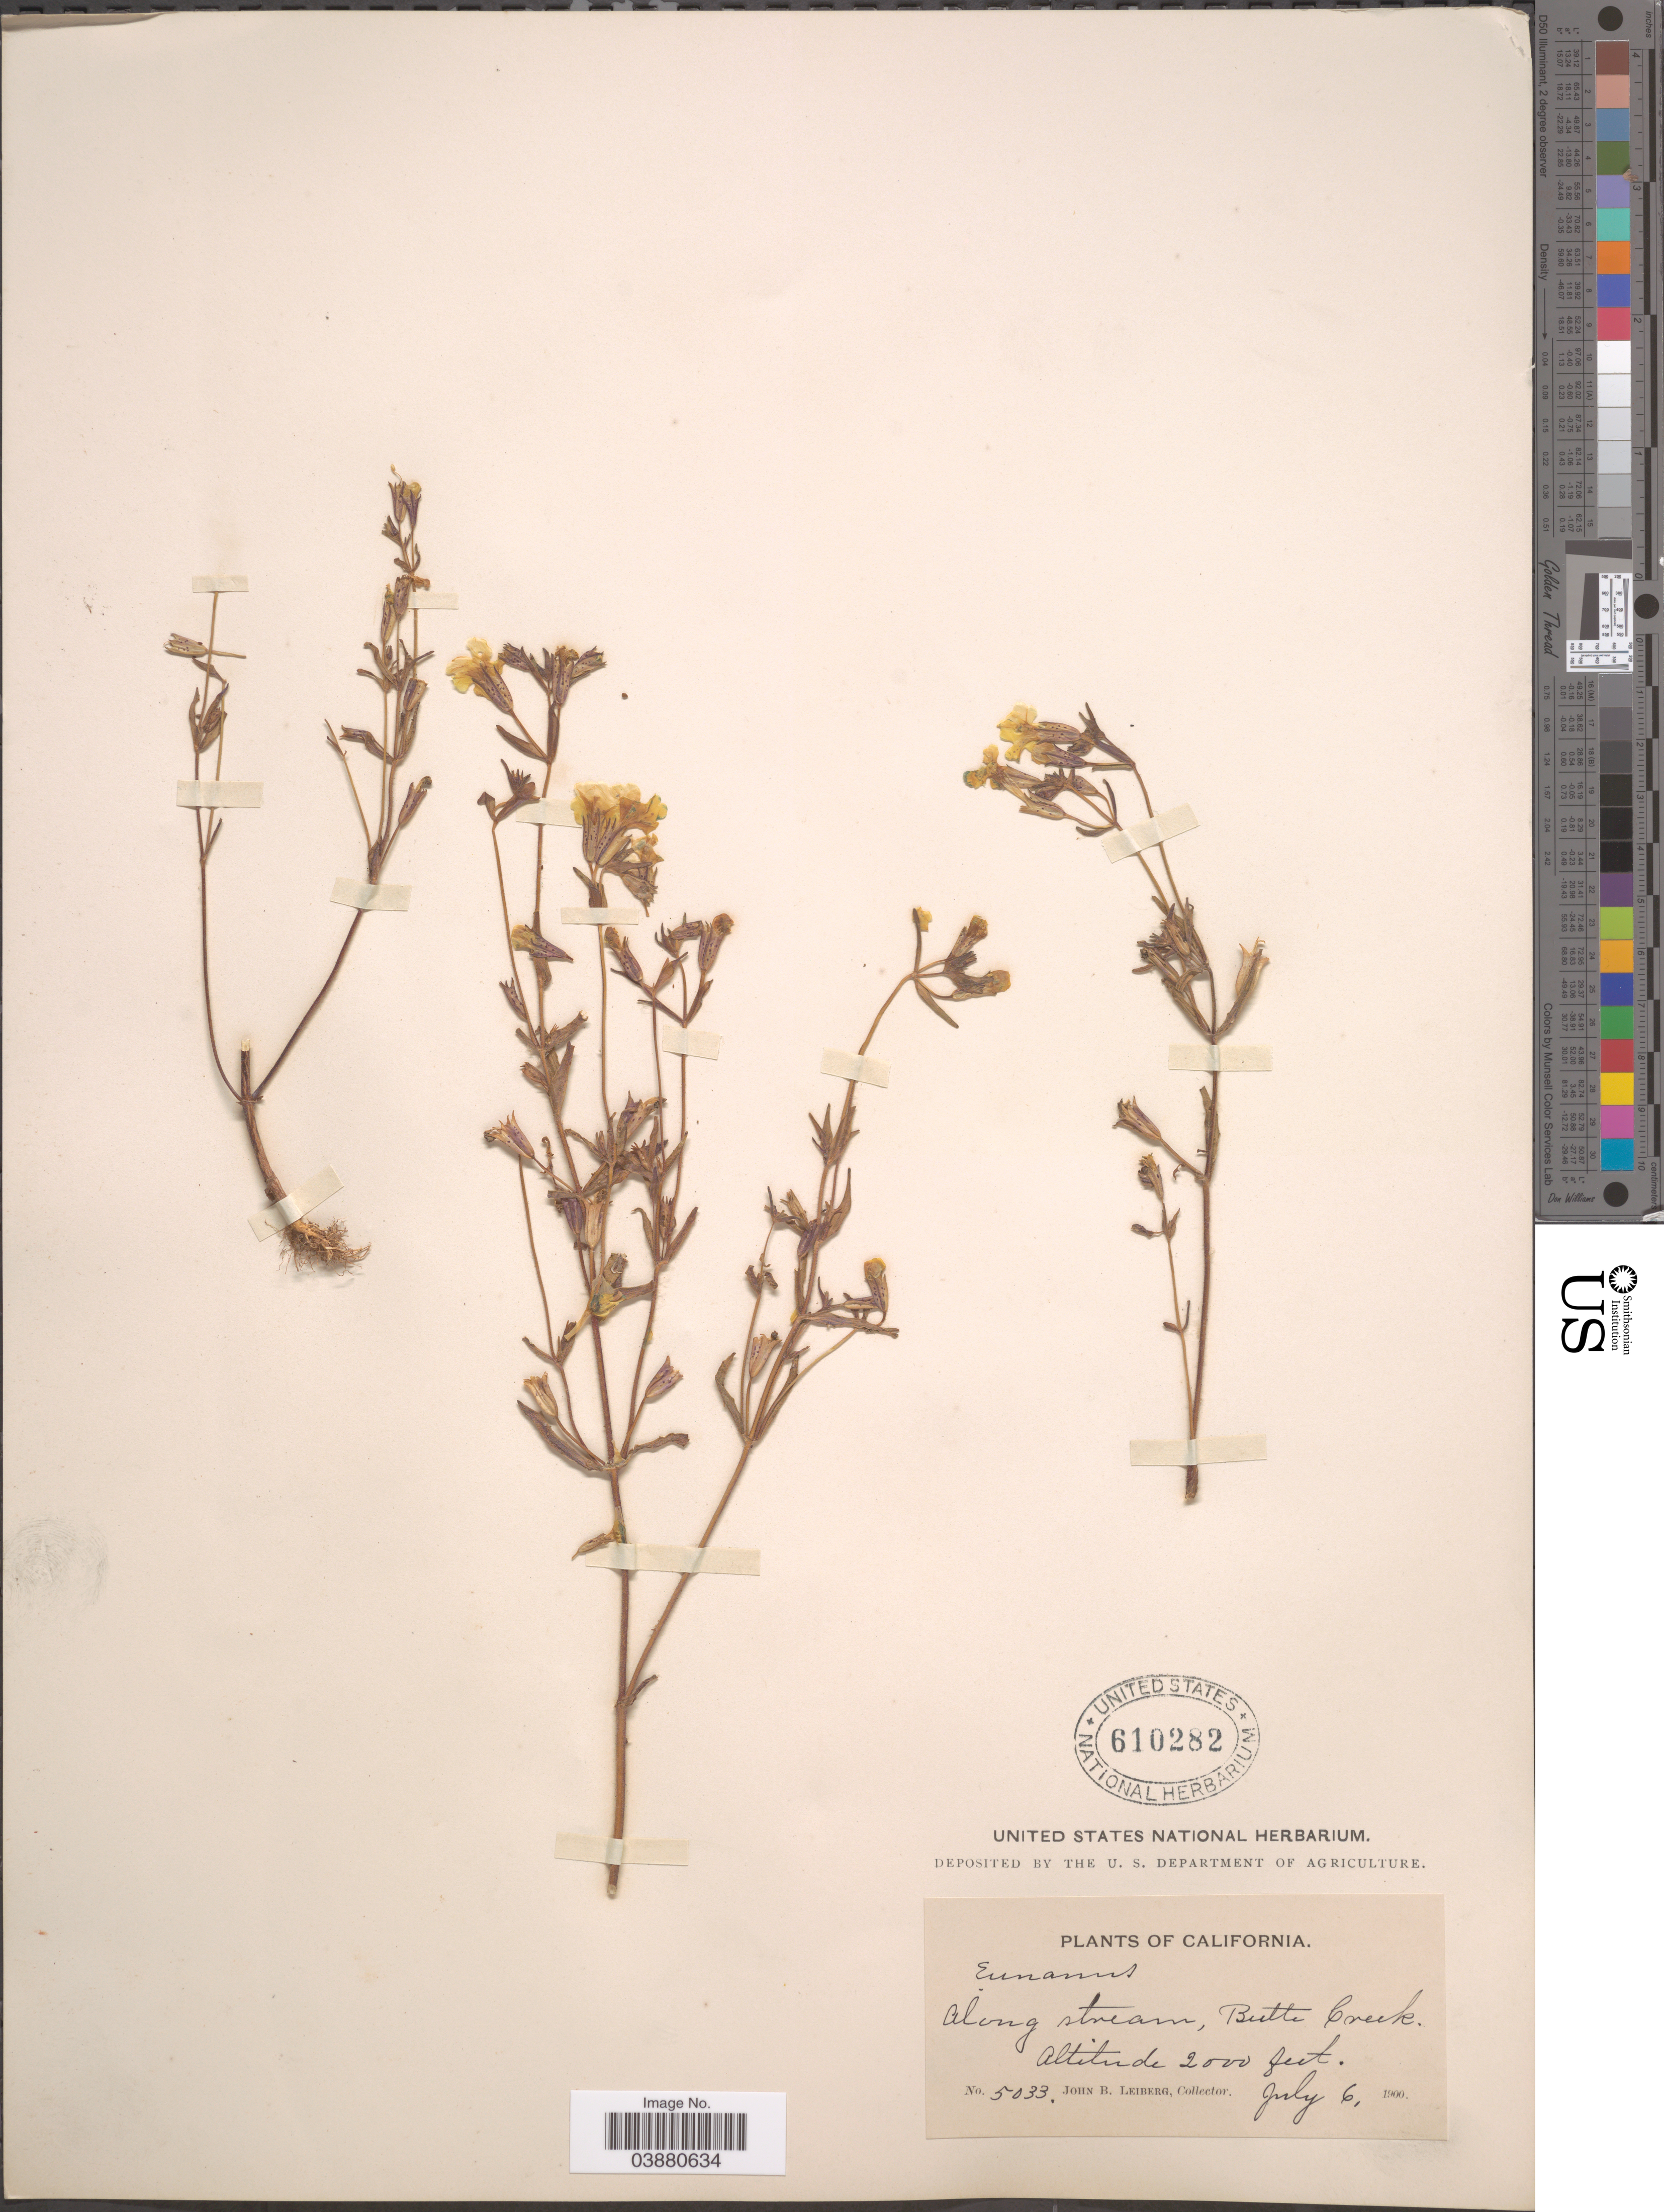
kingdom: Plantae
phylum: Tracheophyta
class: Magnoliopsida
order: Lamiales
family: Phrymaceae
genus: Mimulus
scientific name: Mimulus bicolor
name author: Hartw. ex Benth.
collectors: J. B. Leiberg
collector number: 5033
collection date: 1900-07-06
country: United States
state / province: California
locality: Along stream, Butte Creek.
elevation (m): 610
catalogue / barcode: US 610282